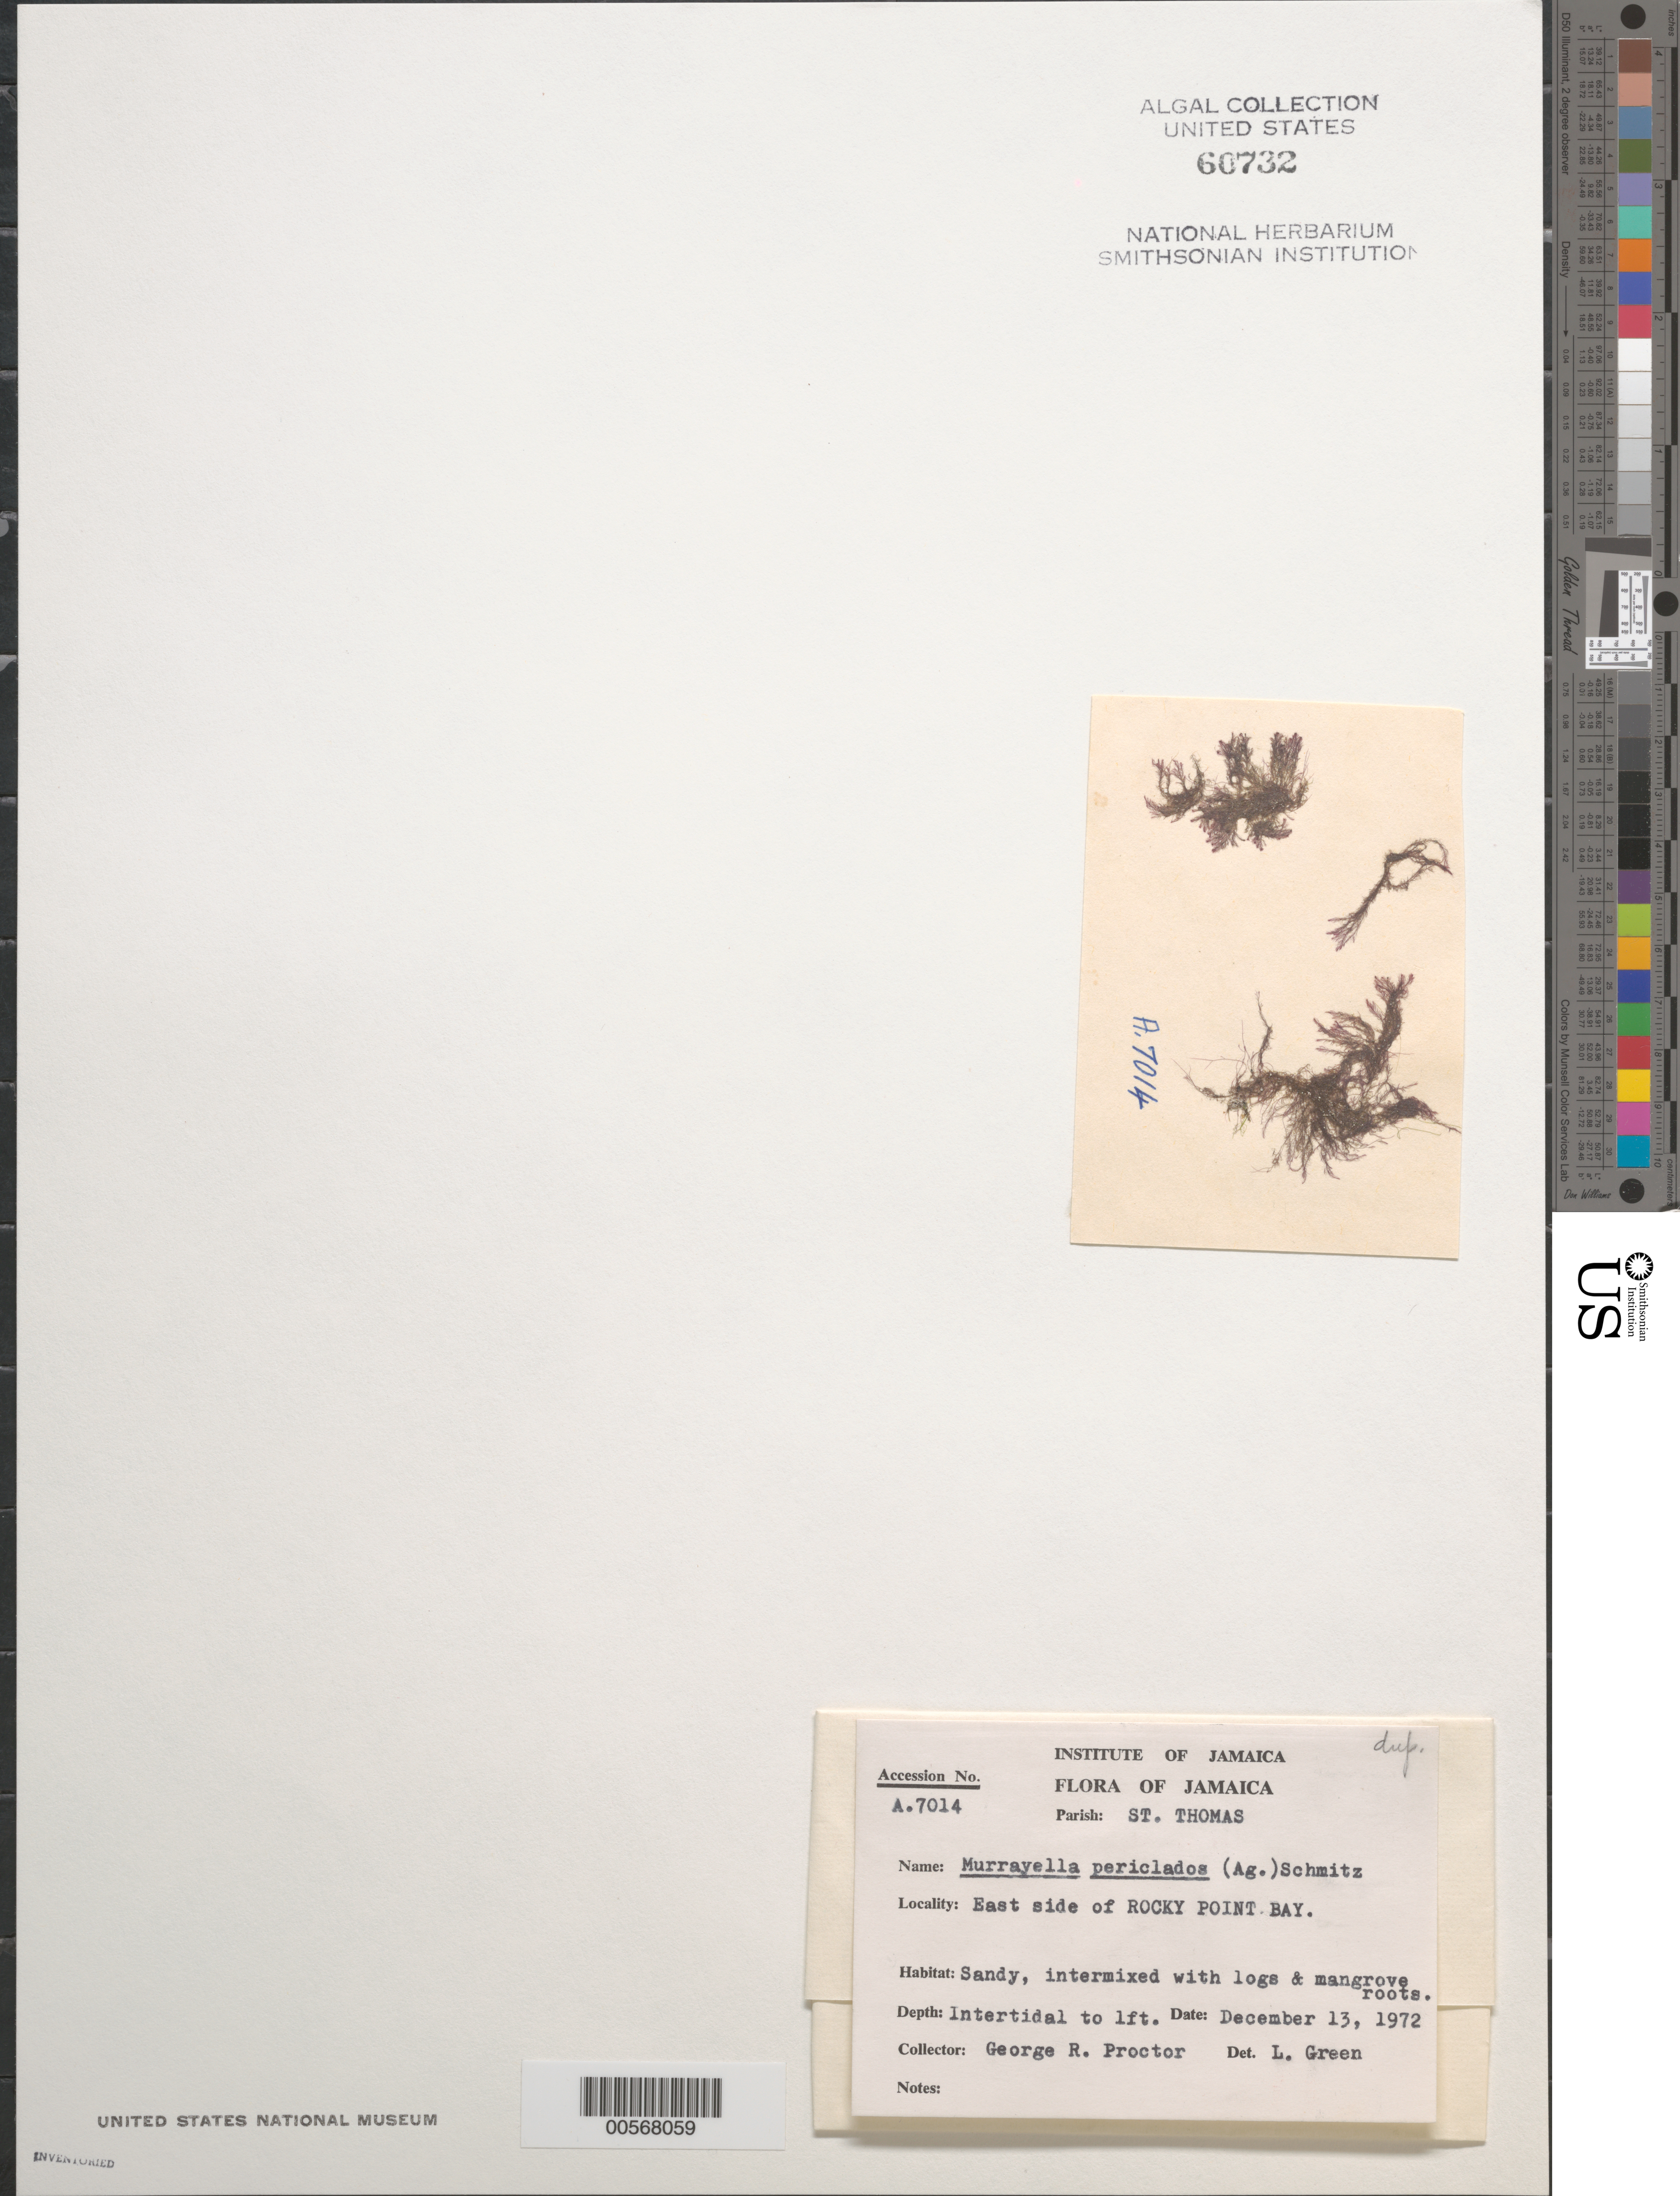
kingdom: Plantae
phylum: Rhodophyta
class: Florideophyceae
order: Ceramiales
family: Rhodomelaceae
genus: Murrayella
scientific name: Murrayella periclados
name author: (C. Agardh) F. Schmitz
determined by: Green, L.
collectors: G. R. Proctor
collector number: A.7014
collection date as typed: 13 Dec 1972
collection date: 1972-12-13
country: Jamaica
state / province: Saint Thomas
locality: Rocky point bay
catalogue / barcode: US 60732